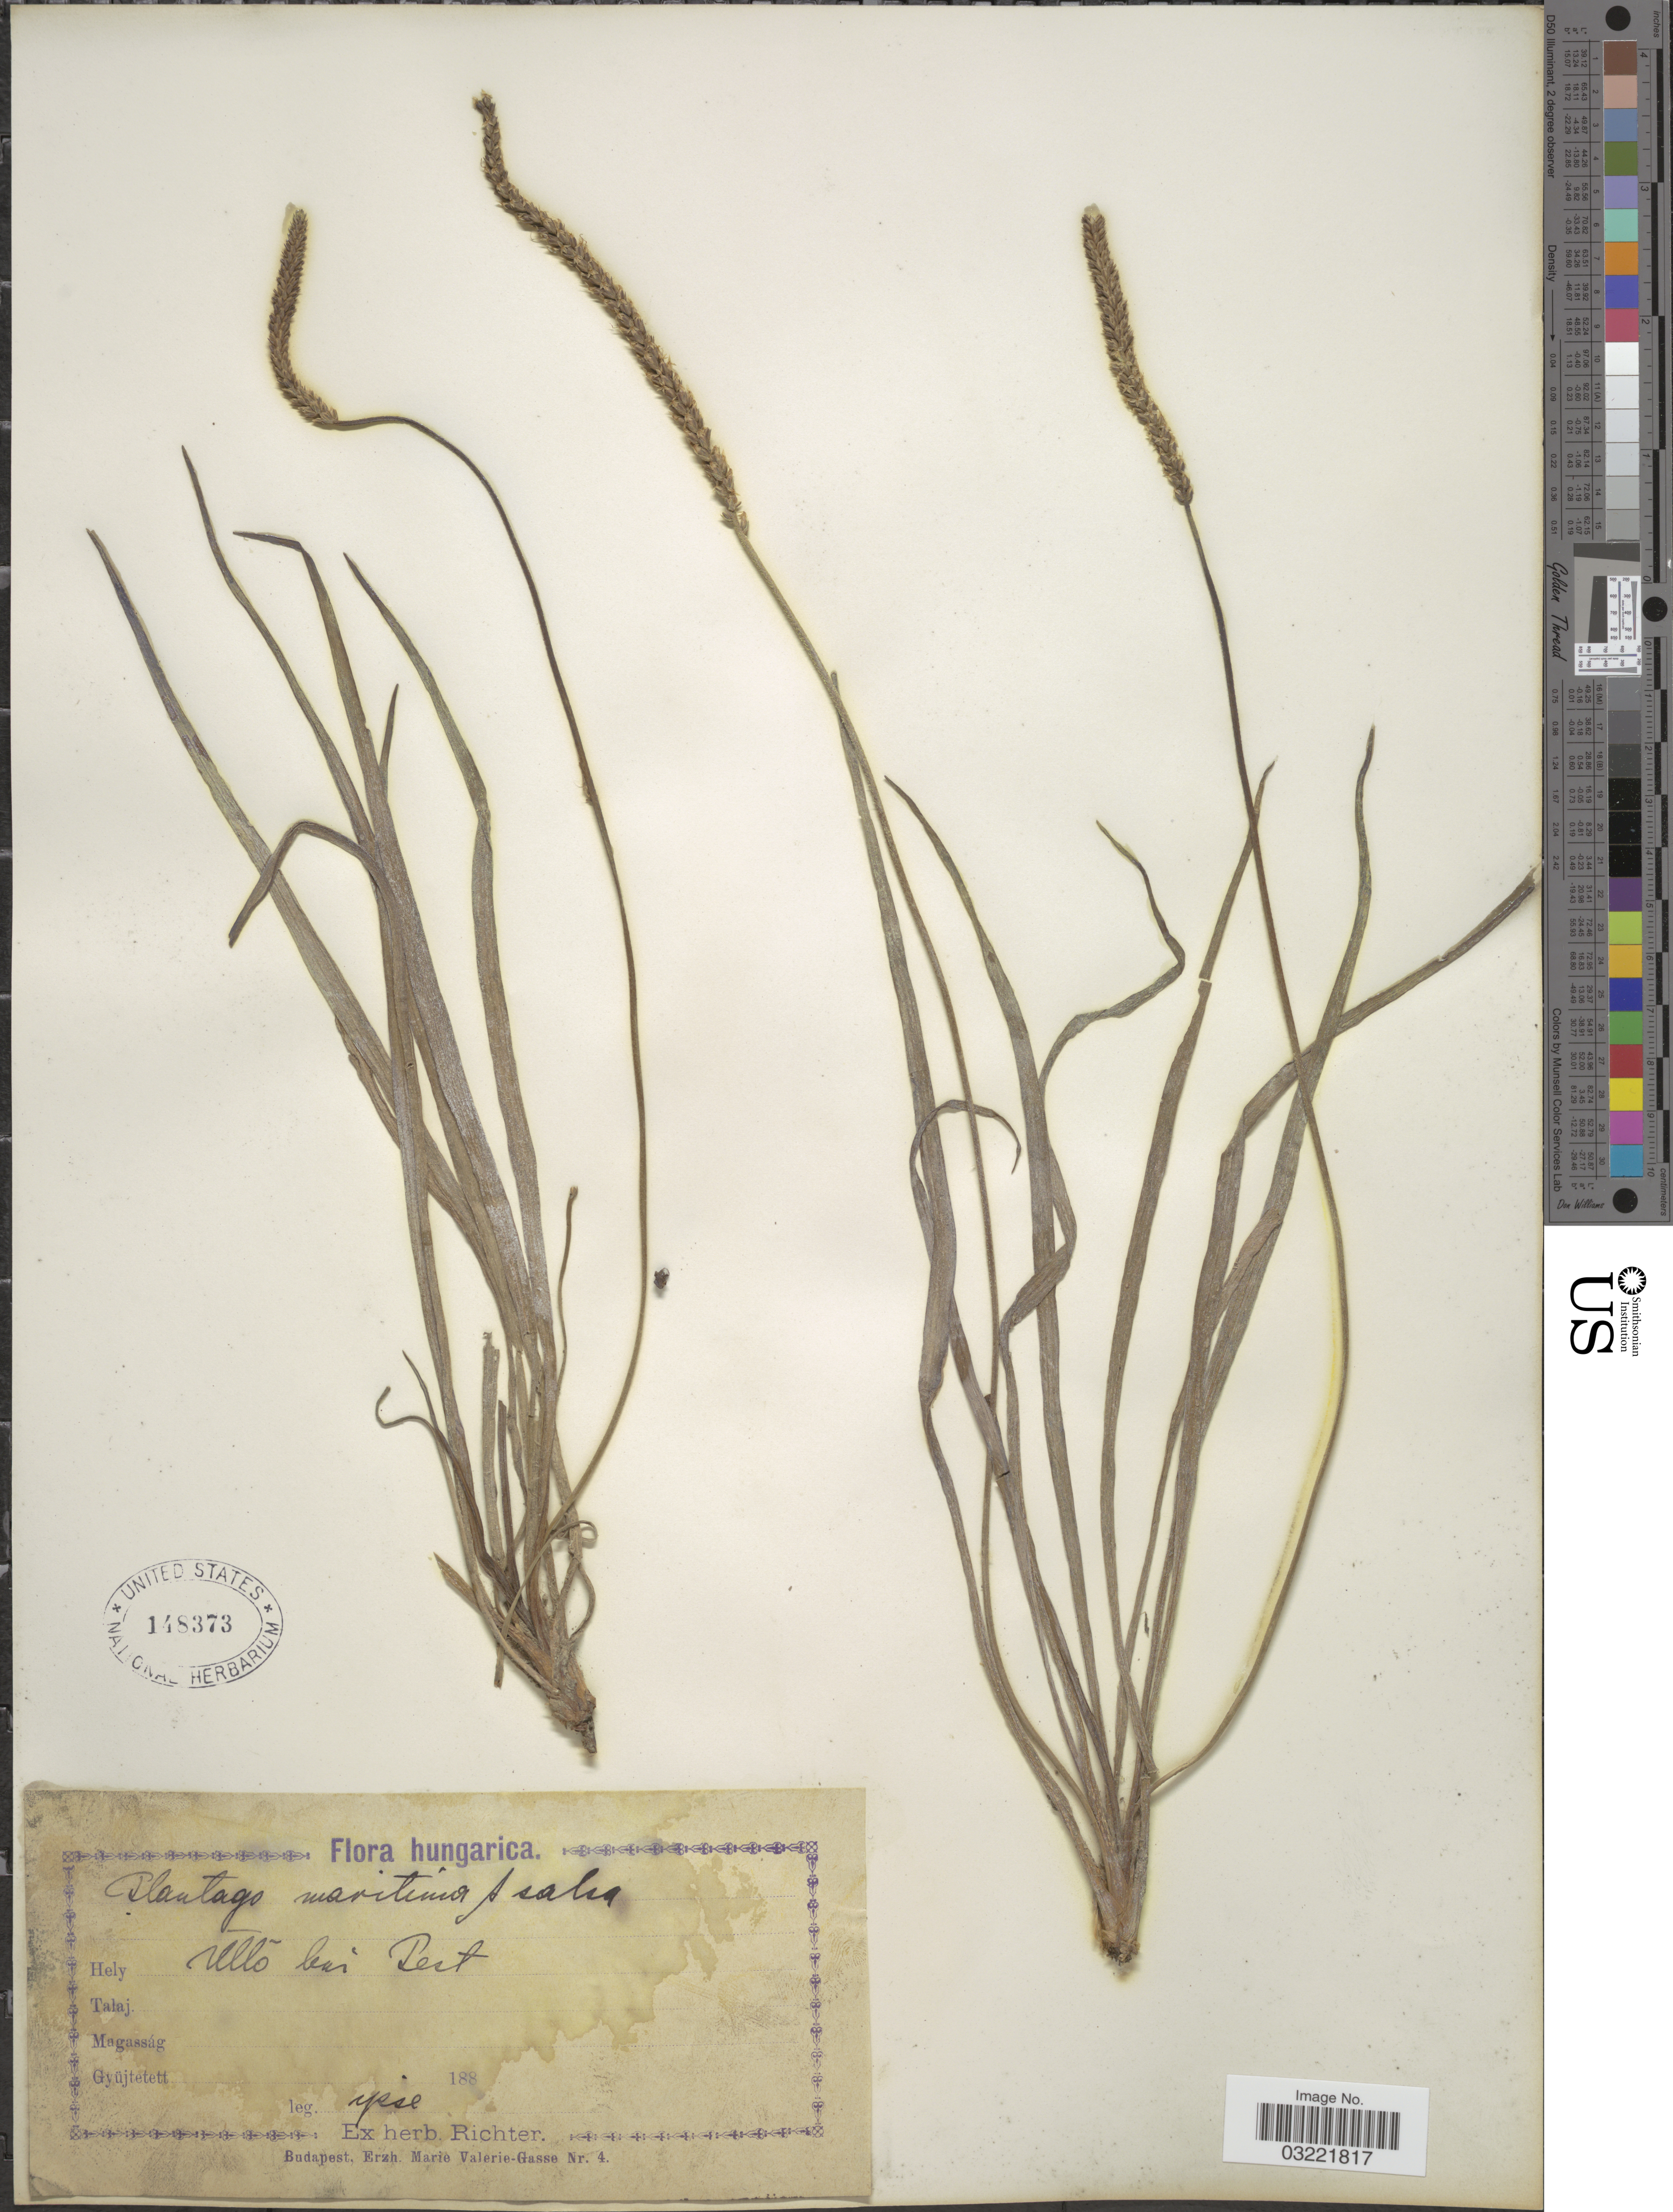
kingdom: Plantae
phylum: Tracheophyta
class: Magnoliopsida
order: Lamiales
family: Plantaginaceae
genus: Plantago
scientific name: Plantago maritima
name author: L.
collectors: -- Richter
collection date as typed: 188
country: Hungary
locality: Hungarica.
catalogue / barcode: US 148373